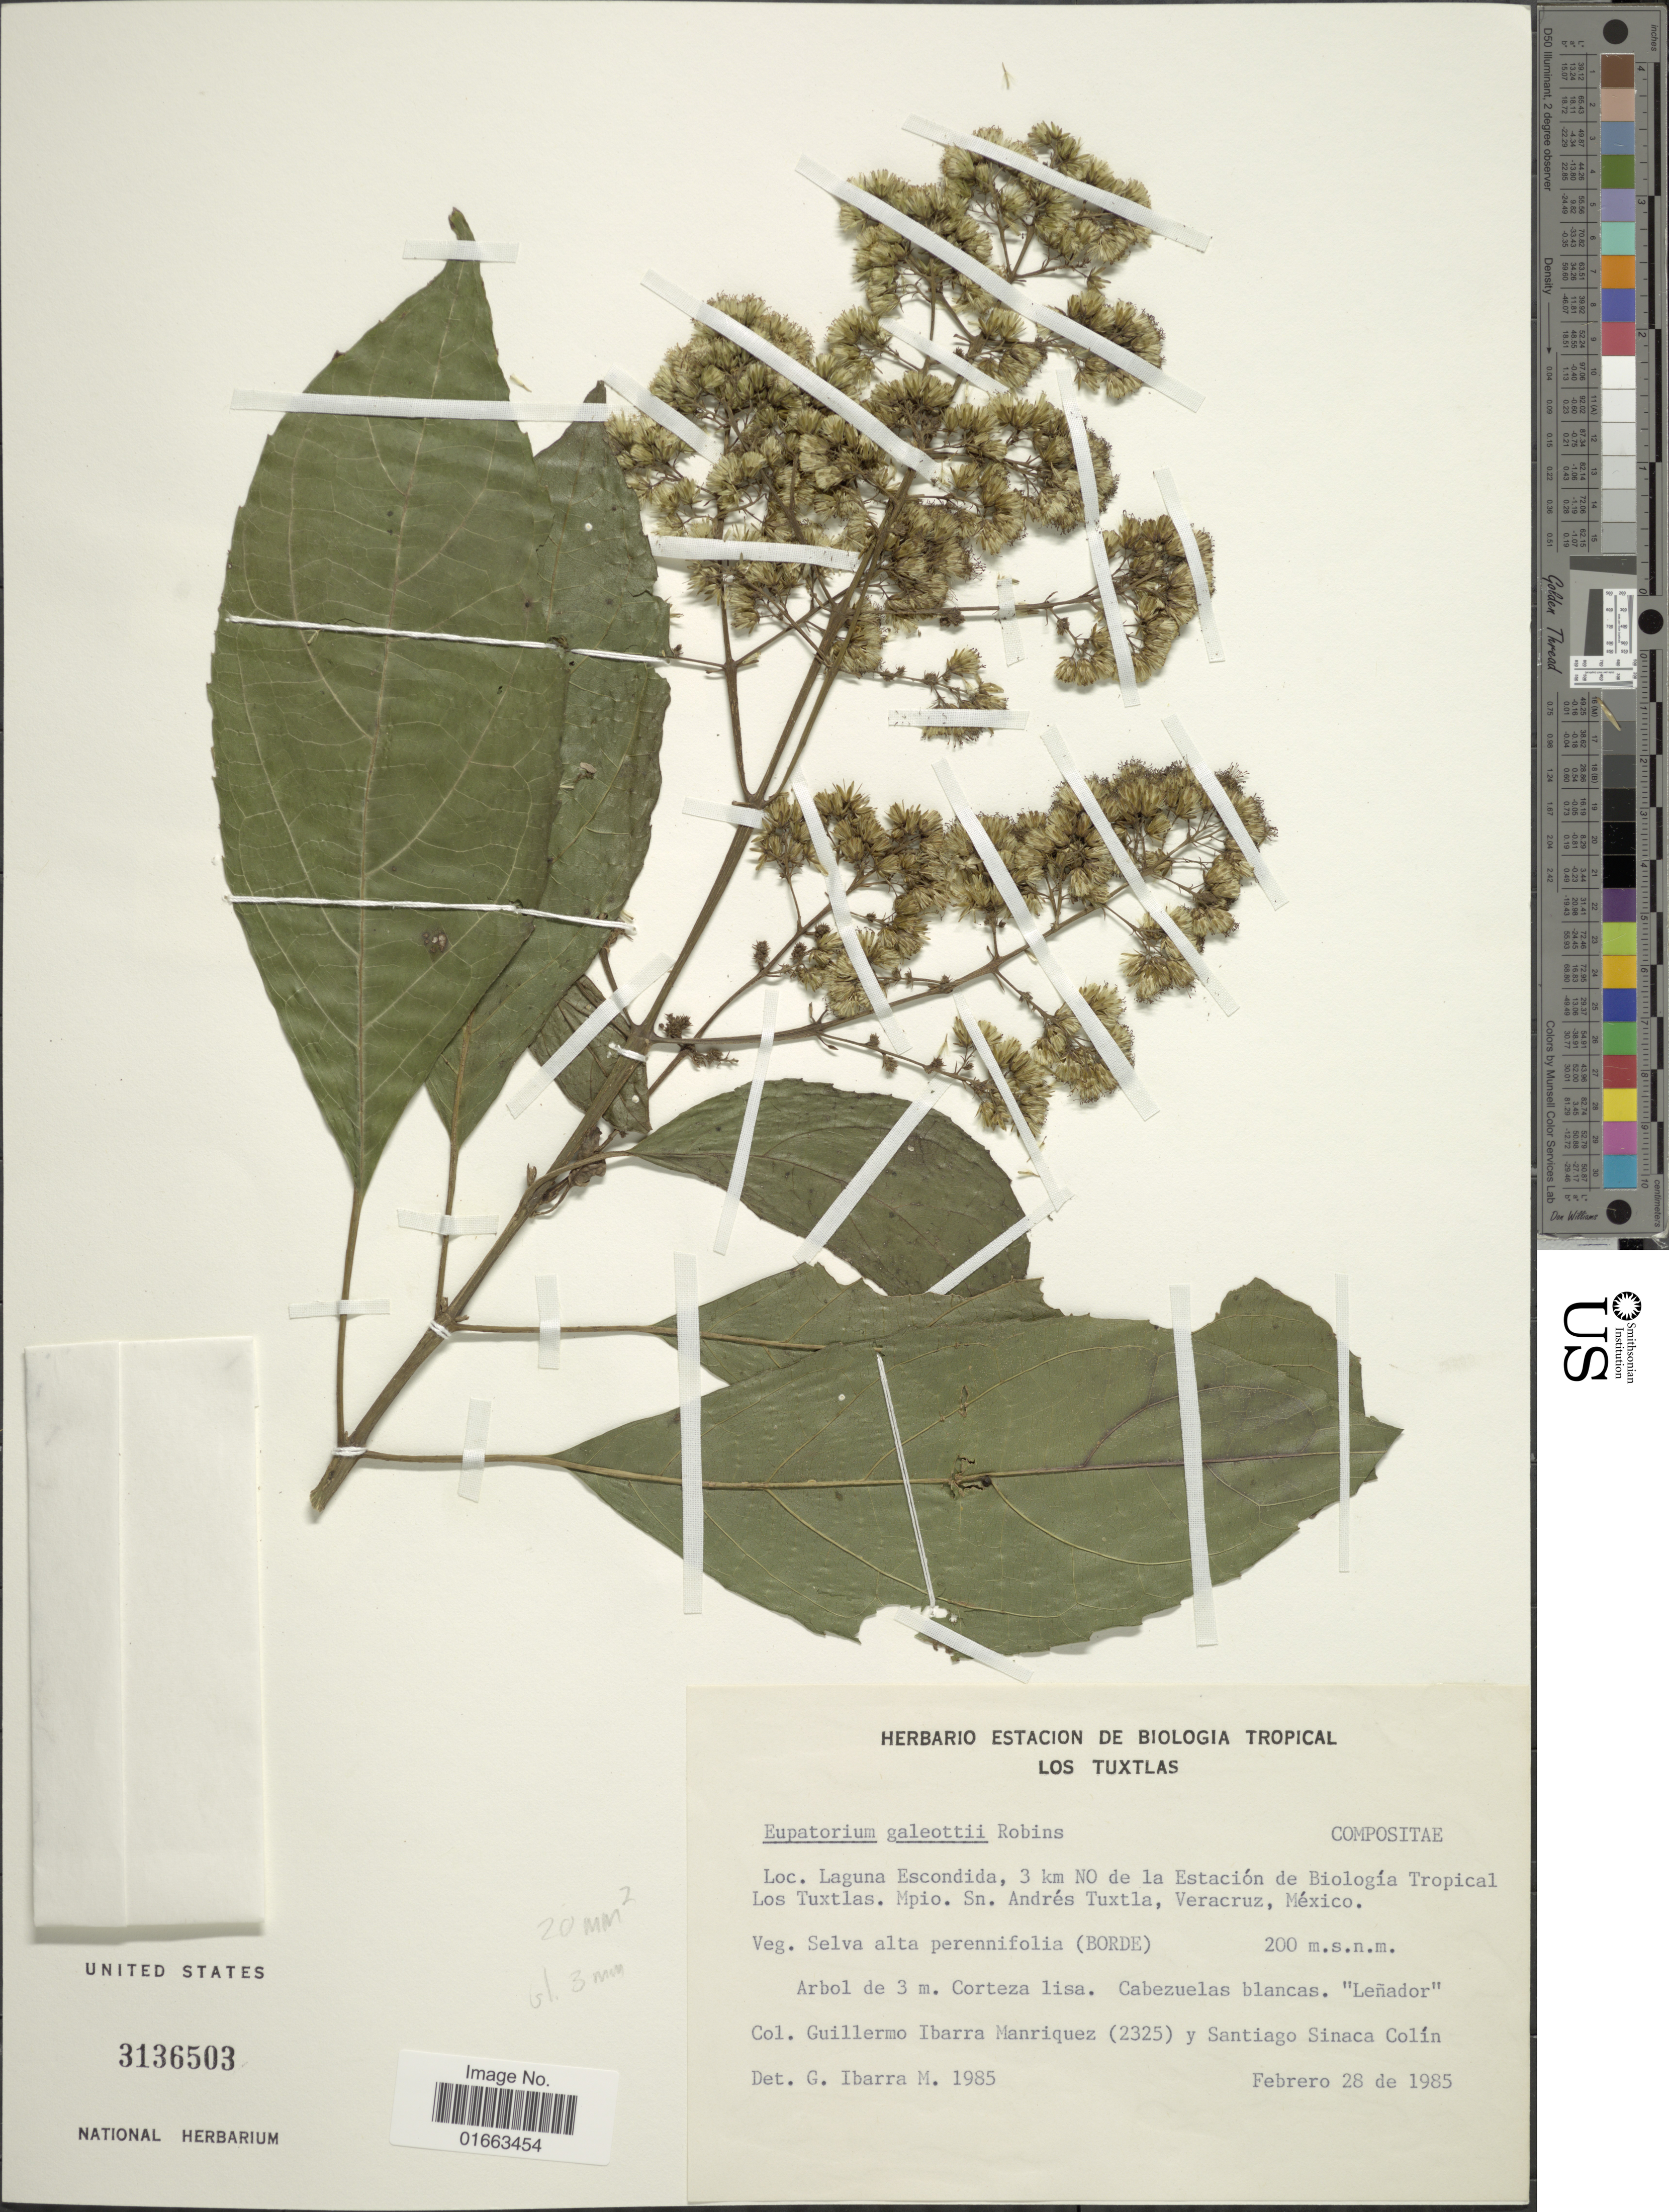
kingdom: Plantae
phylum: Tracheophyta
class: Magnoliopsida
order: Asterales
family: Asteraceae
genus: Koanophyllon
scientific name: Koanophyllon galeottii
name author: (B.L. Rob.) R.M. King & H. Rob.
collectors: G. Ibarra M. & S. Sinaca-Colin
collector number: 2325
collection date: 1985-02-28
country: Mexico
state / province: Veracruz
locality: Laguna Escondida, 3 km NO de la Estación de Biología Tropical Los Tuxtlas, Mpio. Sn. Andrés Tuxtla, Veg. Selva alta perennifolia (Borde), Corteza lisa, Cabezuelas blancas, "Leñador"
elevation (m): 200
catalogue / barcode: US 3136503